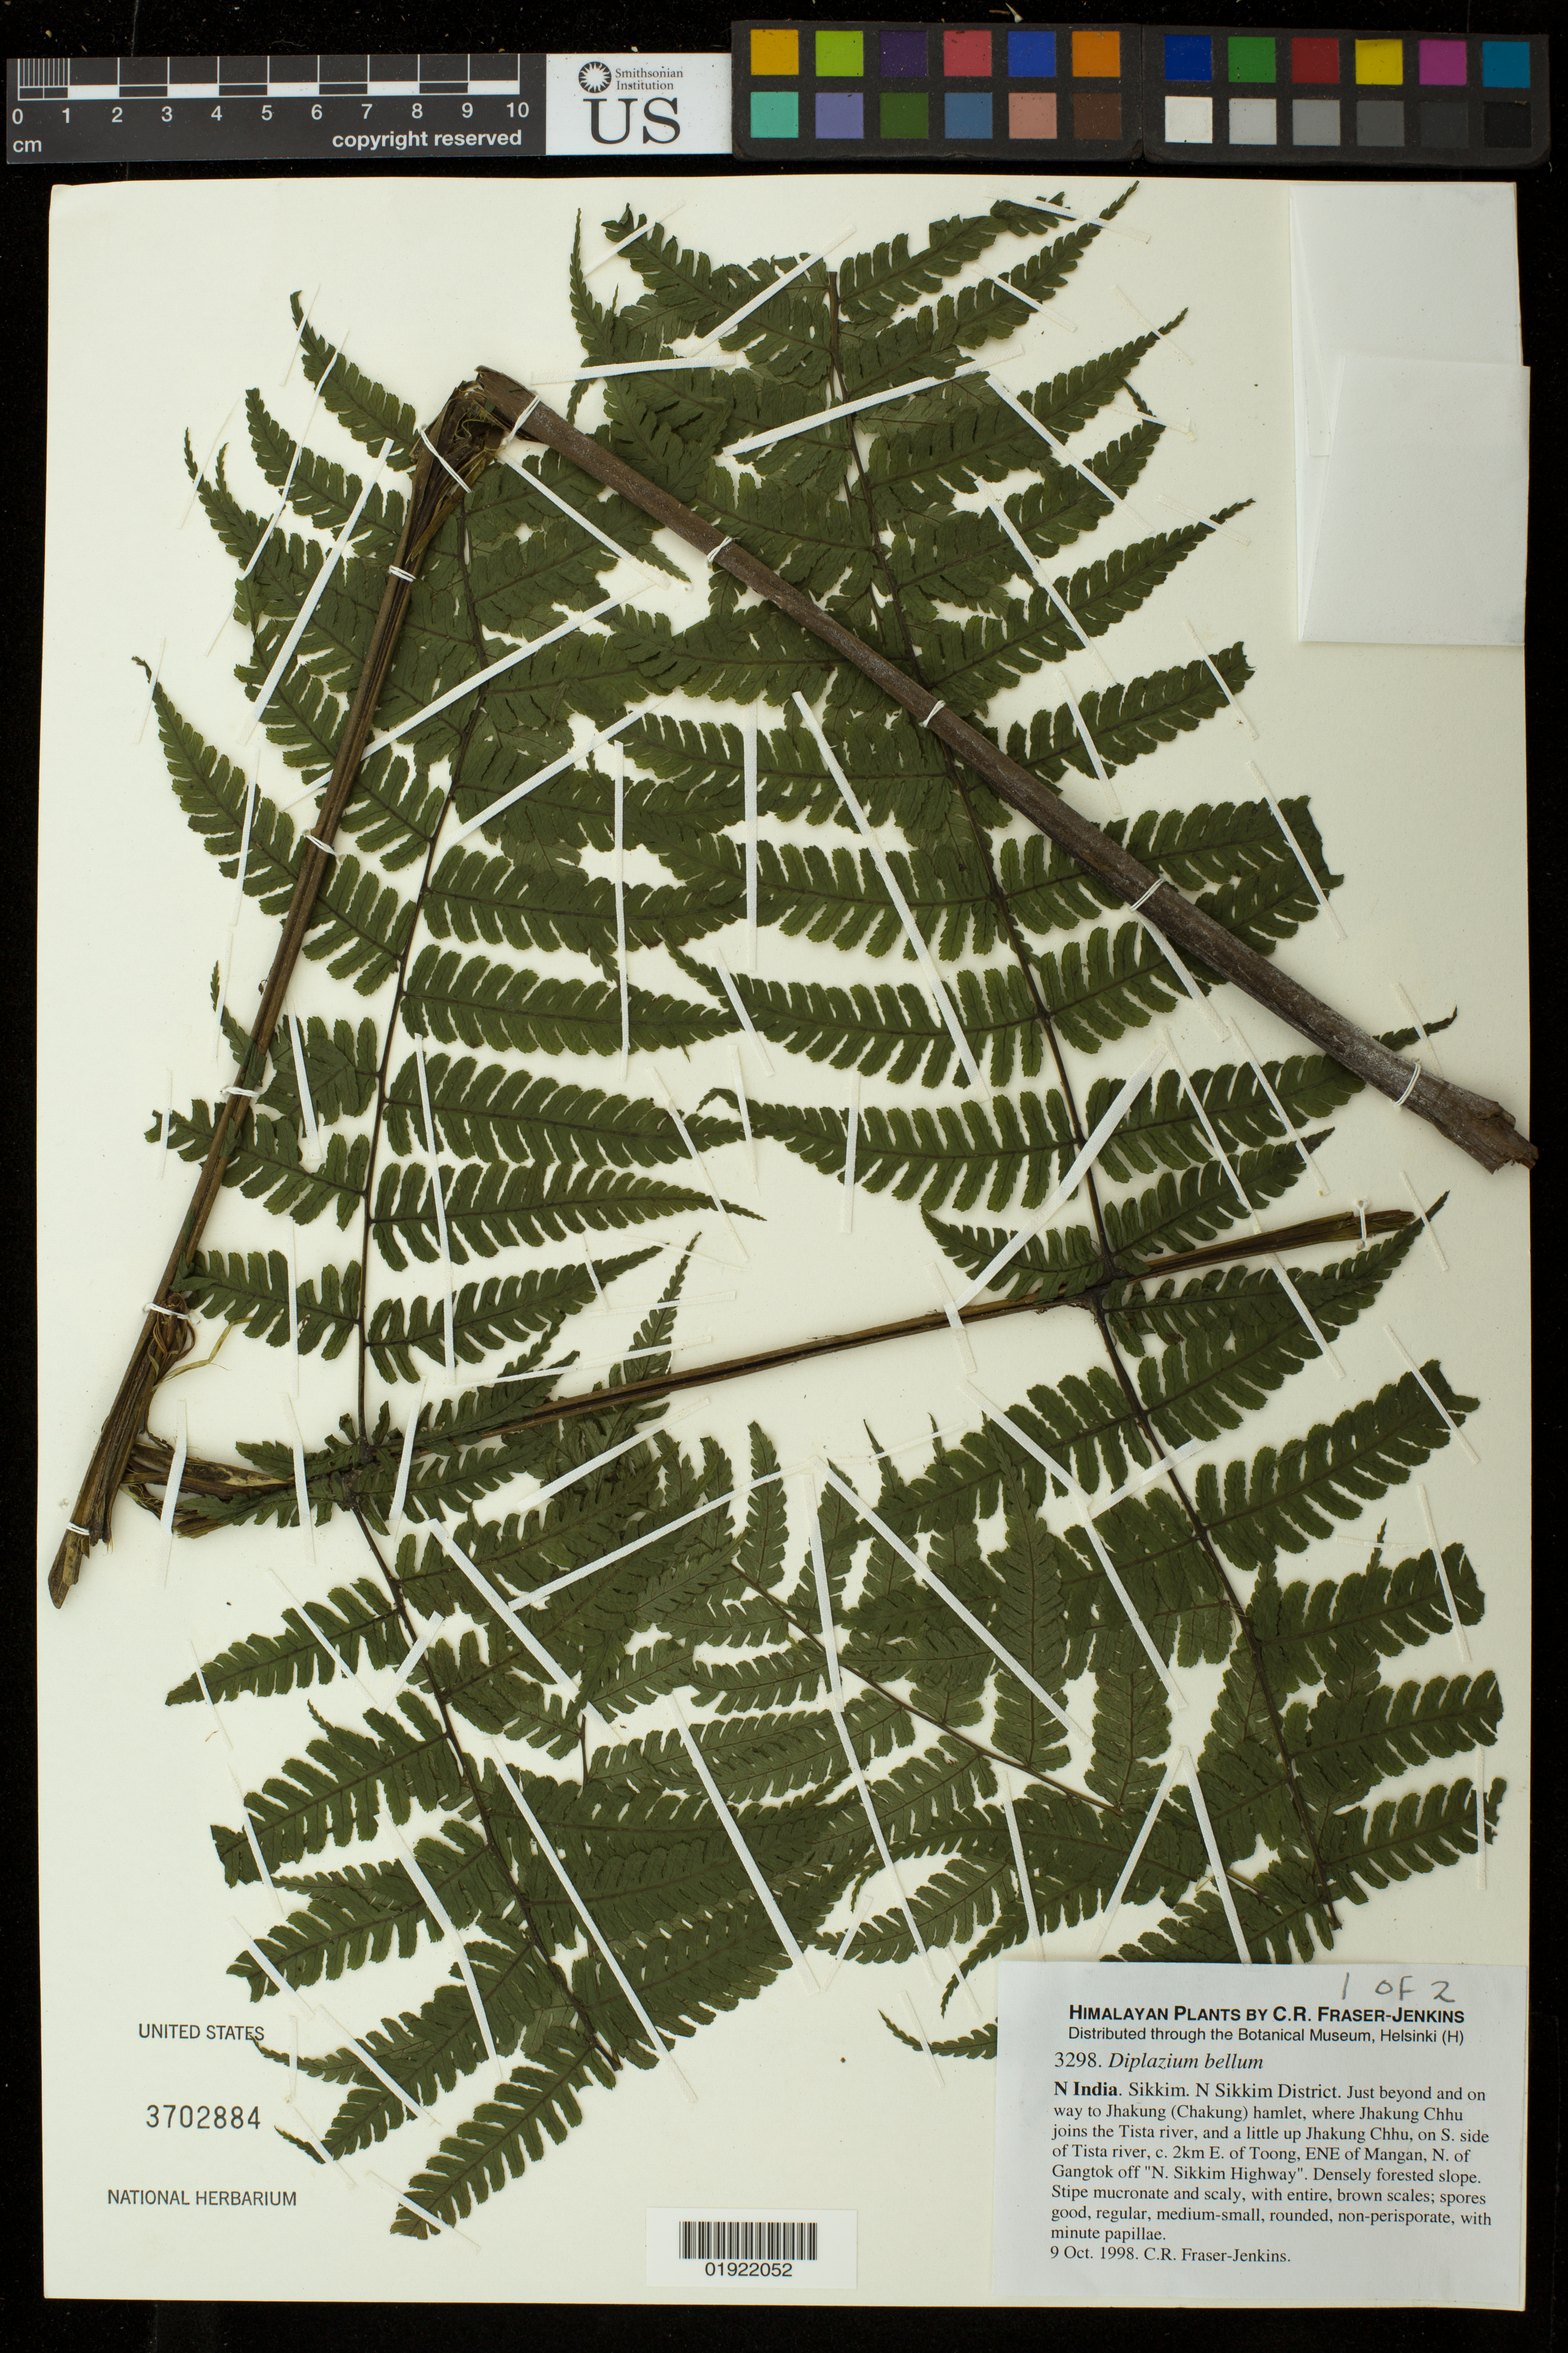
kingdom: Plantae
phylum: Tracheophyta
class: Polypodiopsida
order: Polypodiales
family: Athyriaceae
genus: Diplazium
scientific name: Diplazium bellum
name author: (C.B. Clarke) Bir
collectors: C. R. Fraser-Jenkins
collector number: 3298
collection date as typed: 9 Oct. 1998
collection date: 1998-10-09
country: India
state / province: Sikkim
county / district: North Sikkim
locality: Just beyond and on way to Jhakung (Chakung) hamlet, where Jhakung Chhu joins the Tista river, and a little up Jhakung Chhu, on S. side of Tista river, c. 2km E. of Toong, ENE of Mangan, N. of Gangtok off "N. Sikkim Highway".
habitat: Densely forested slope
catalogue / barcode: US 3702884